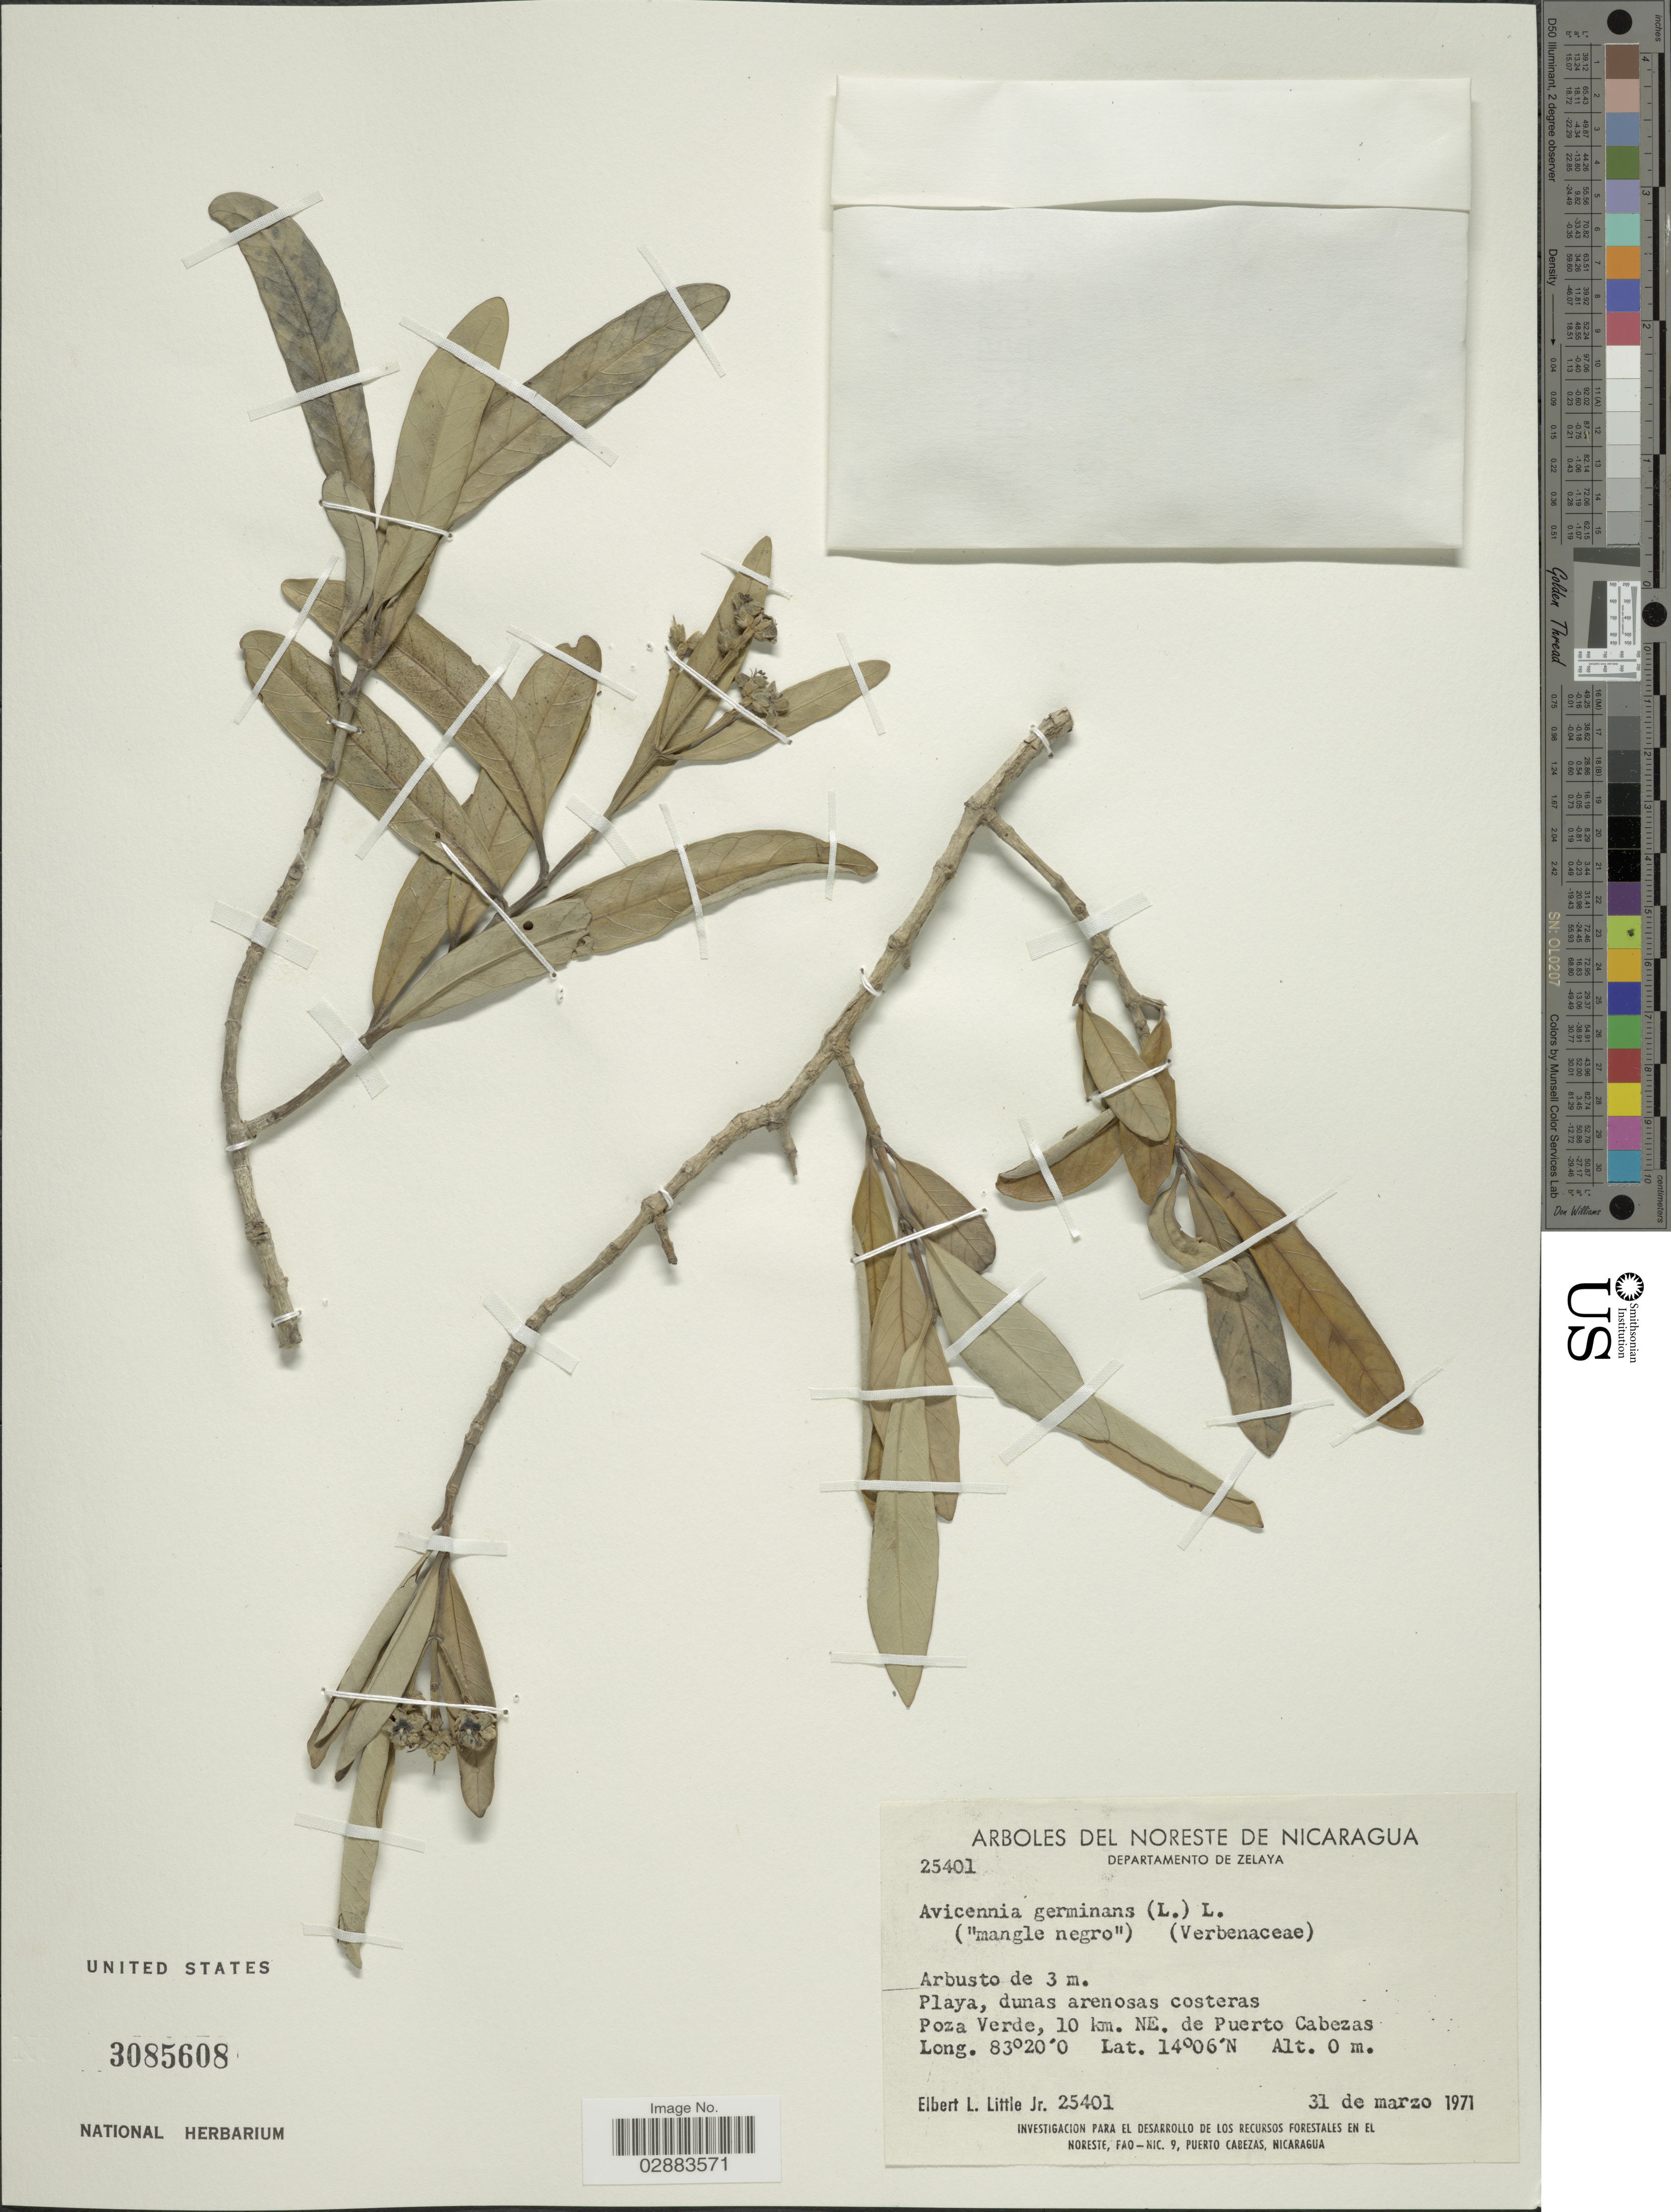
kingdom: Plantae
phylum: Tracheophyta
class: Magnoliopsida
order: Lamiales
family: Acanthaceae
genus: Avicennia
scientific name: Avicennia germinans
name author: (L.) L.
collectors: E. L. Little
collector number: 25401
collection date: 1971-03-31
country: Nicaragua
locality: Noreste de Nicaragua. Departamento de Zelaya. Poza Verde, 10 km. NE. de Puerto Cabezas.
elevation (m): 0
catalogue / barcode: US 3085608